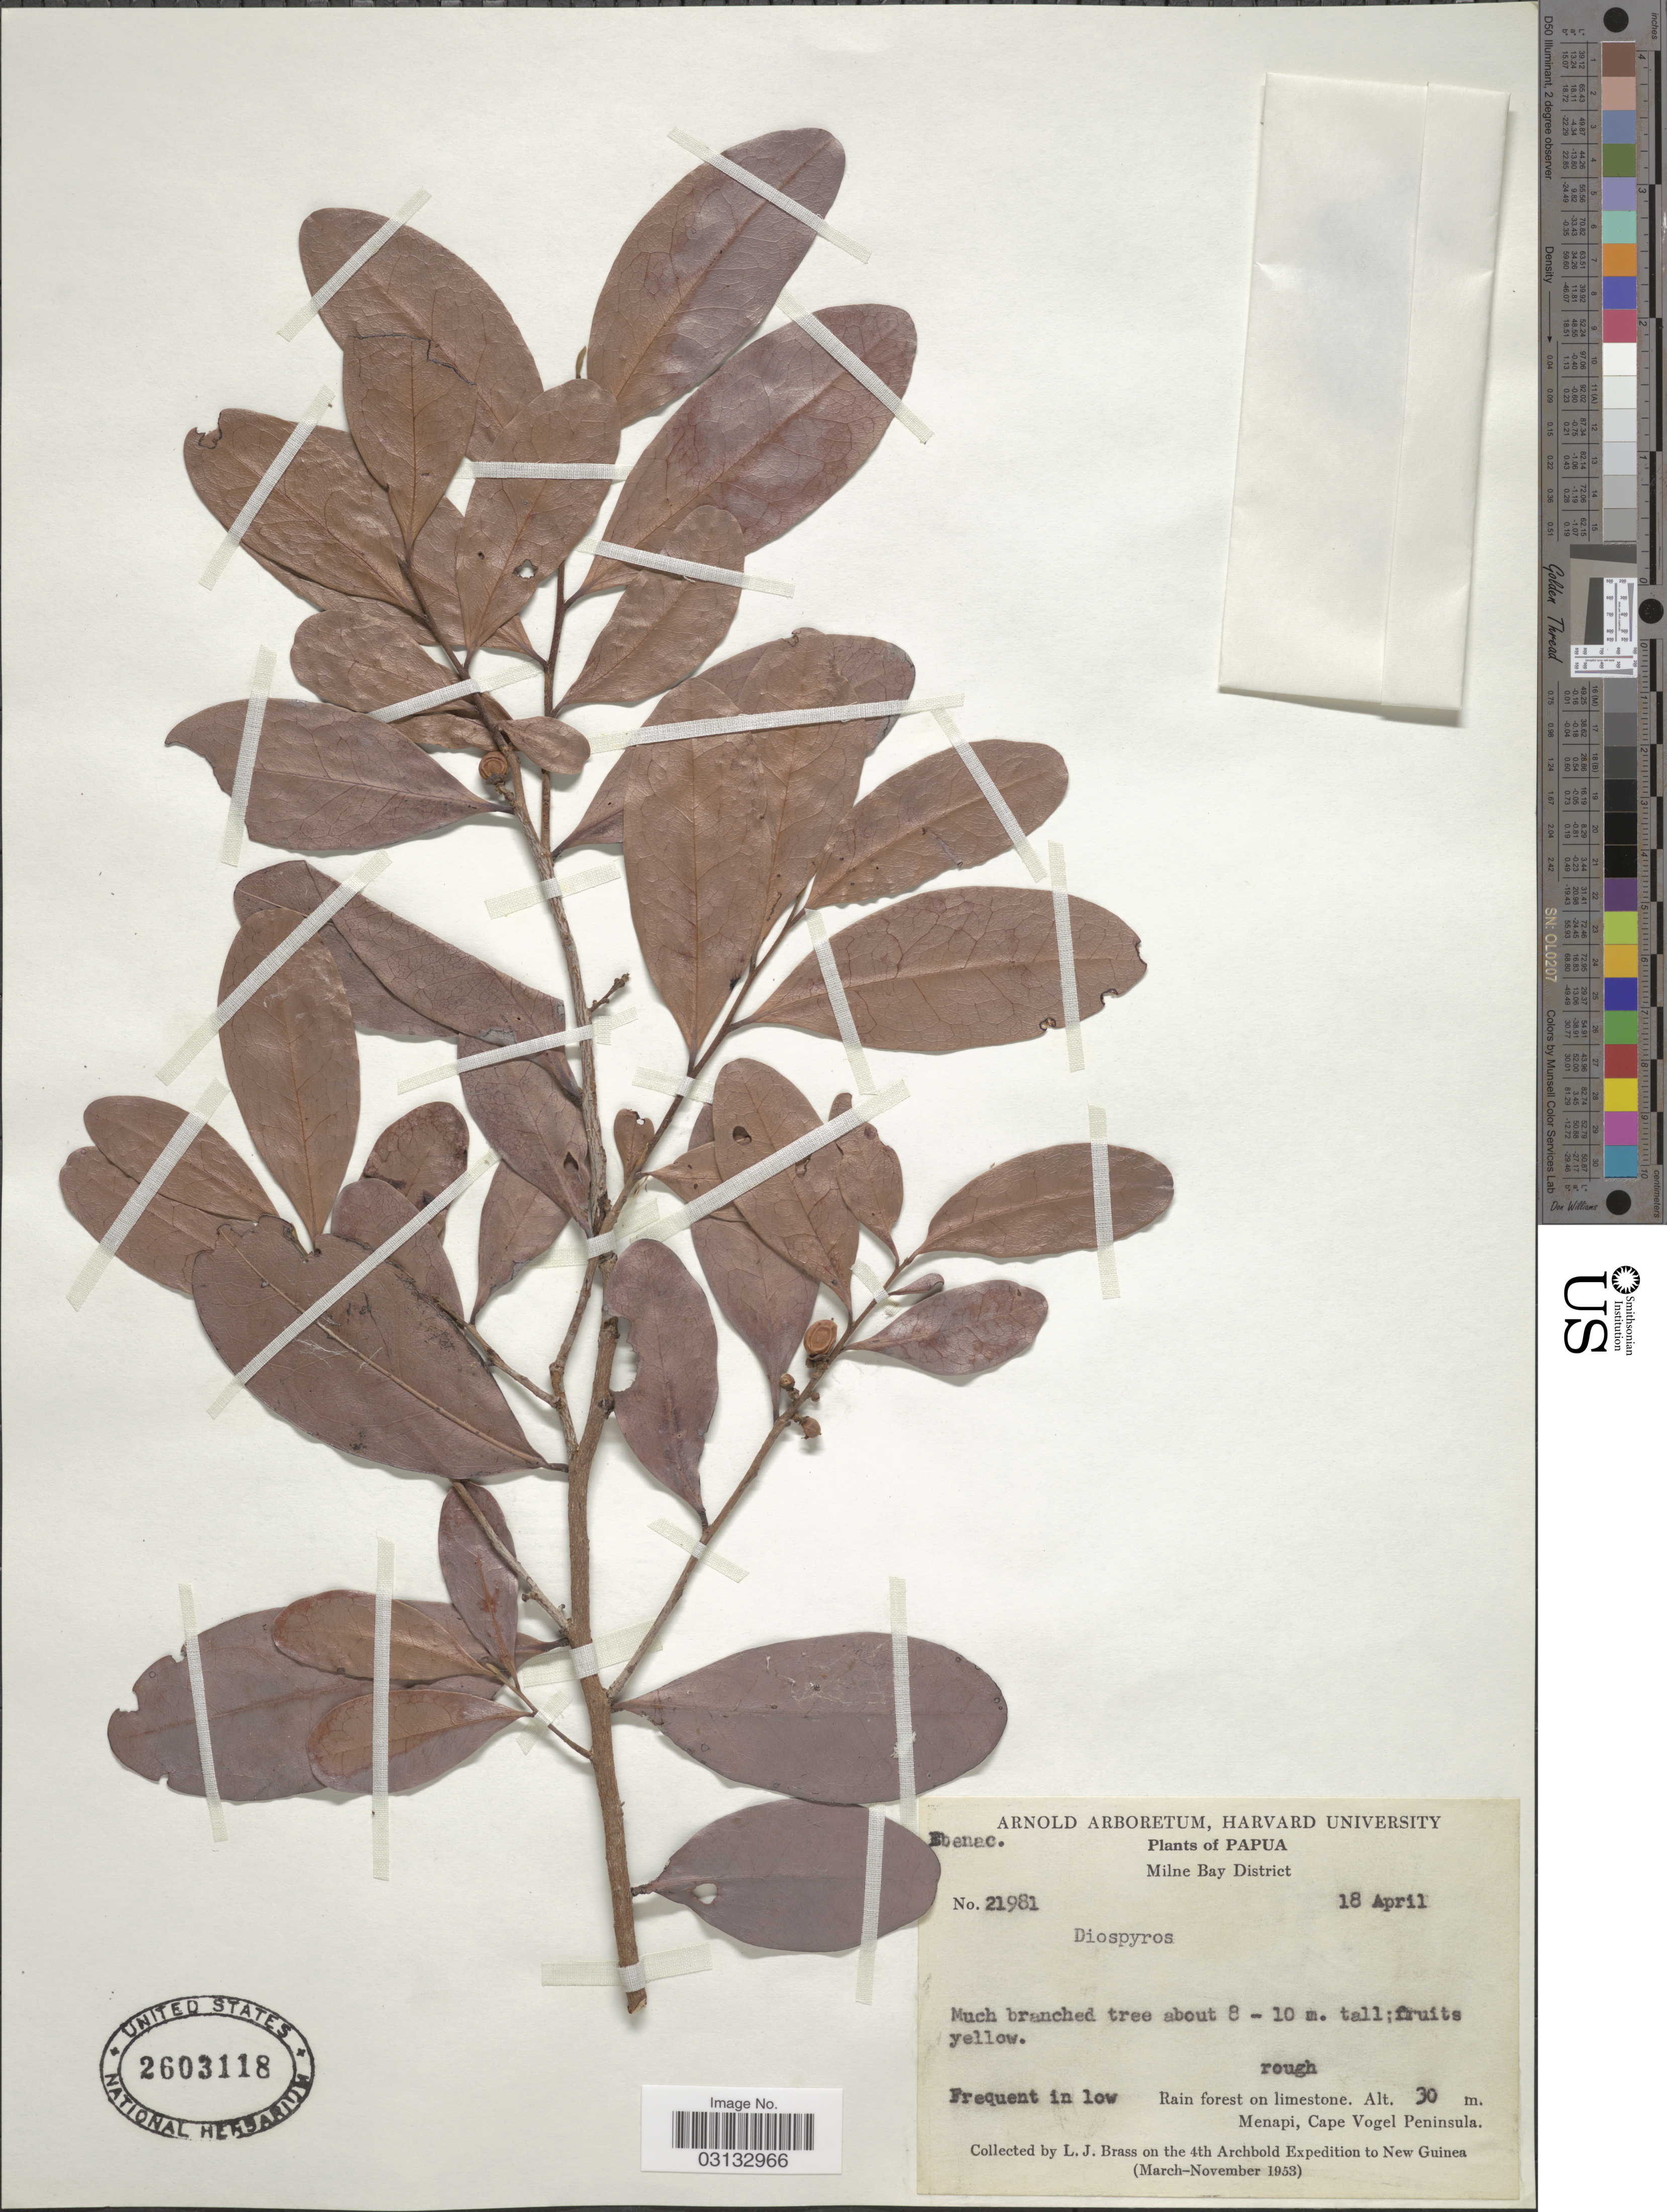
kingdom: Plantae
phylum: Tracheophyta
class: Magnoliopsida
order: Ericales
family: Ebenaceae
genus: Diospyros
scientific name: Diospyros sp.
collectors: L. J. Brass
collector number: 21981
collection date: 1953-04-18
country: Papua New Guinea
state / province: Milne Bay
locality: Papua, Milne Bay District, Menapi, Cape Vogel Peninsula, New Guinea.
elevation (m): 30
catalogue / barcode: US 2603118